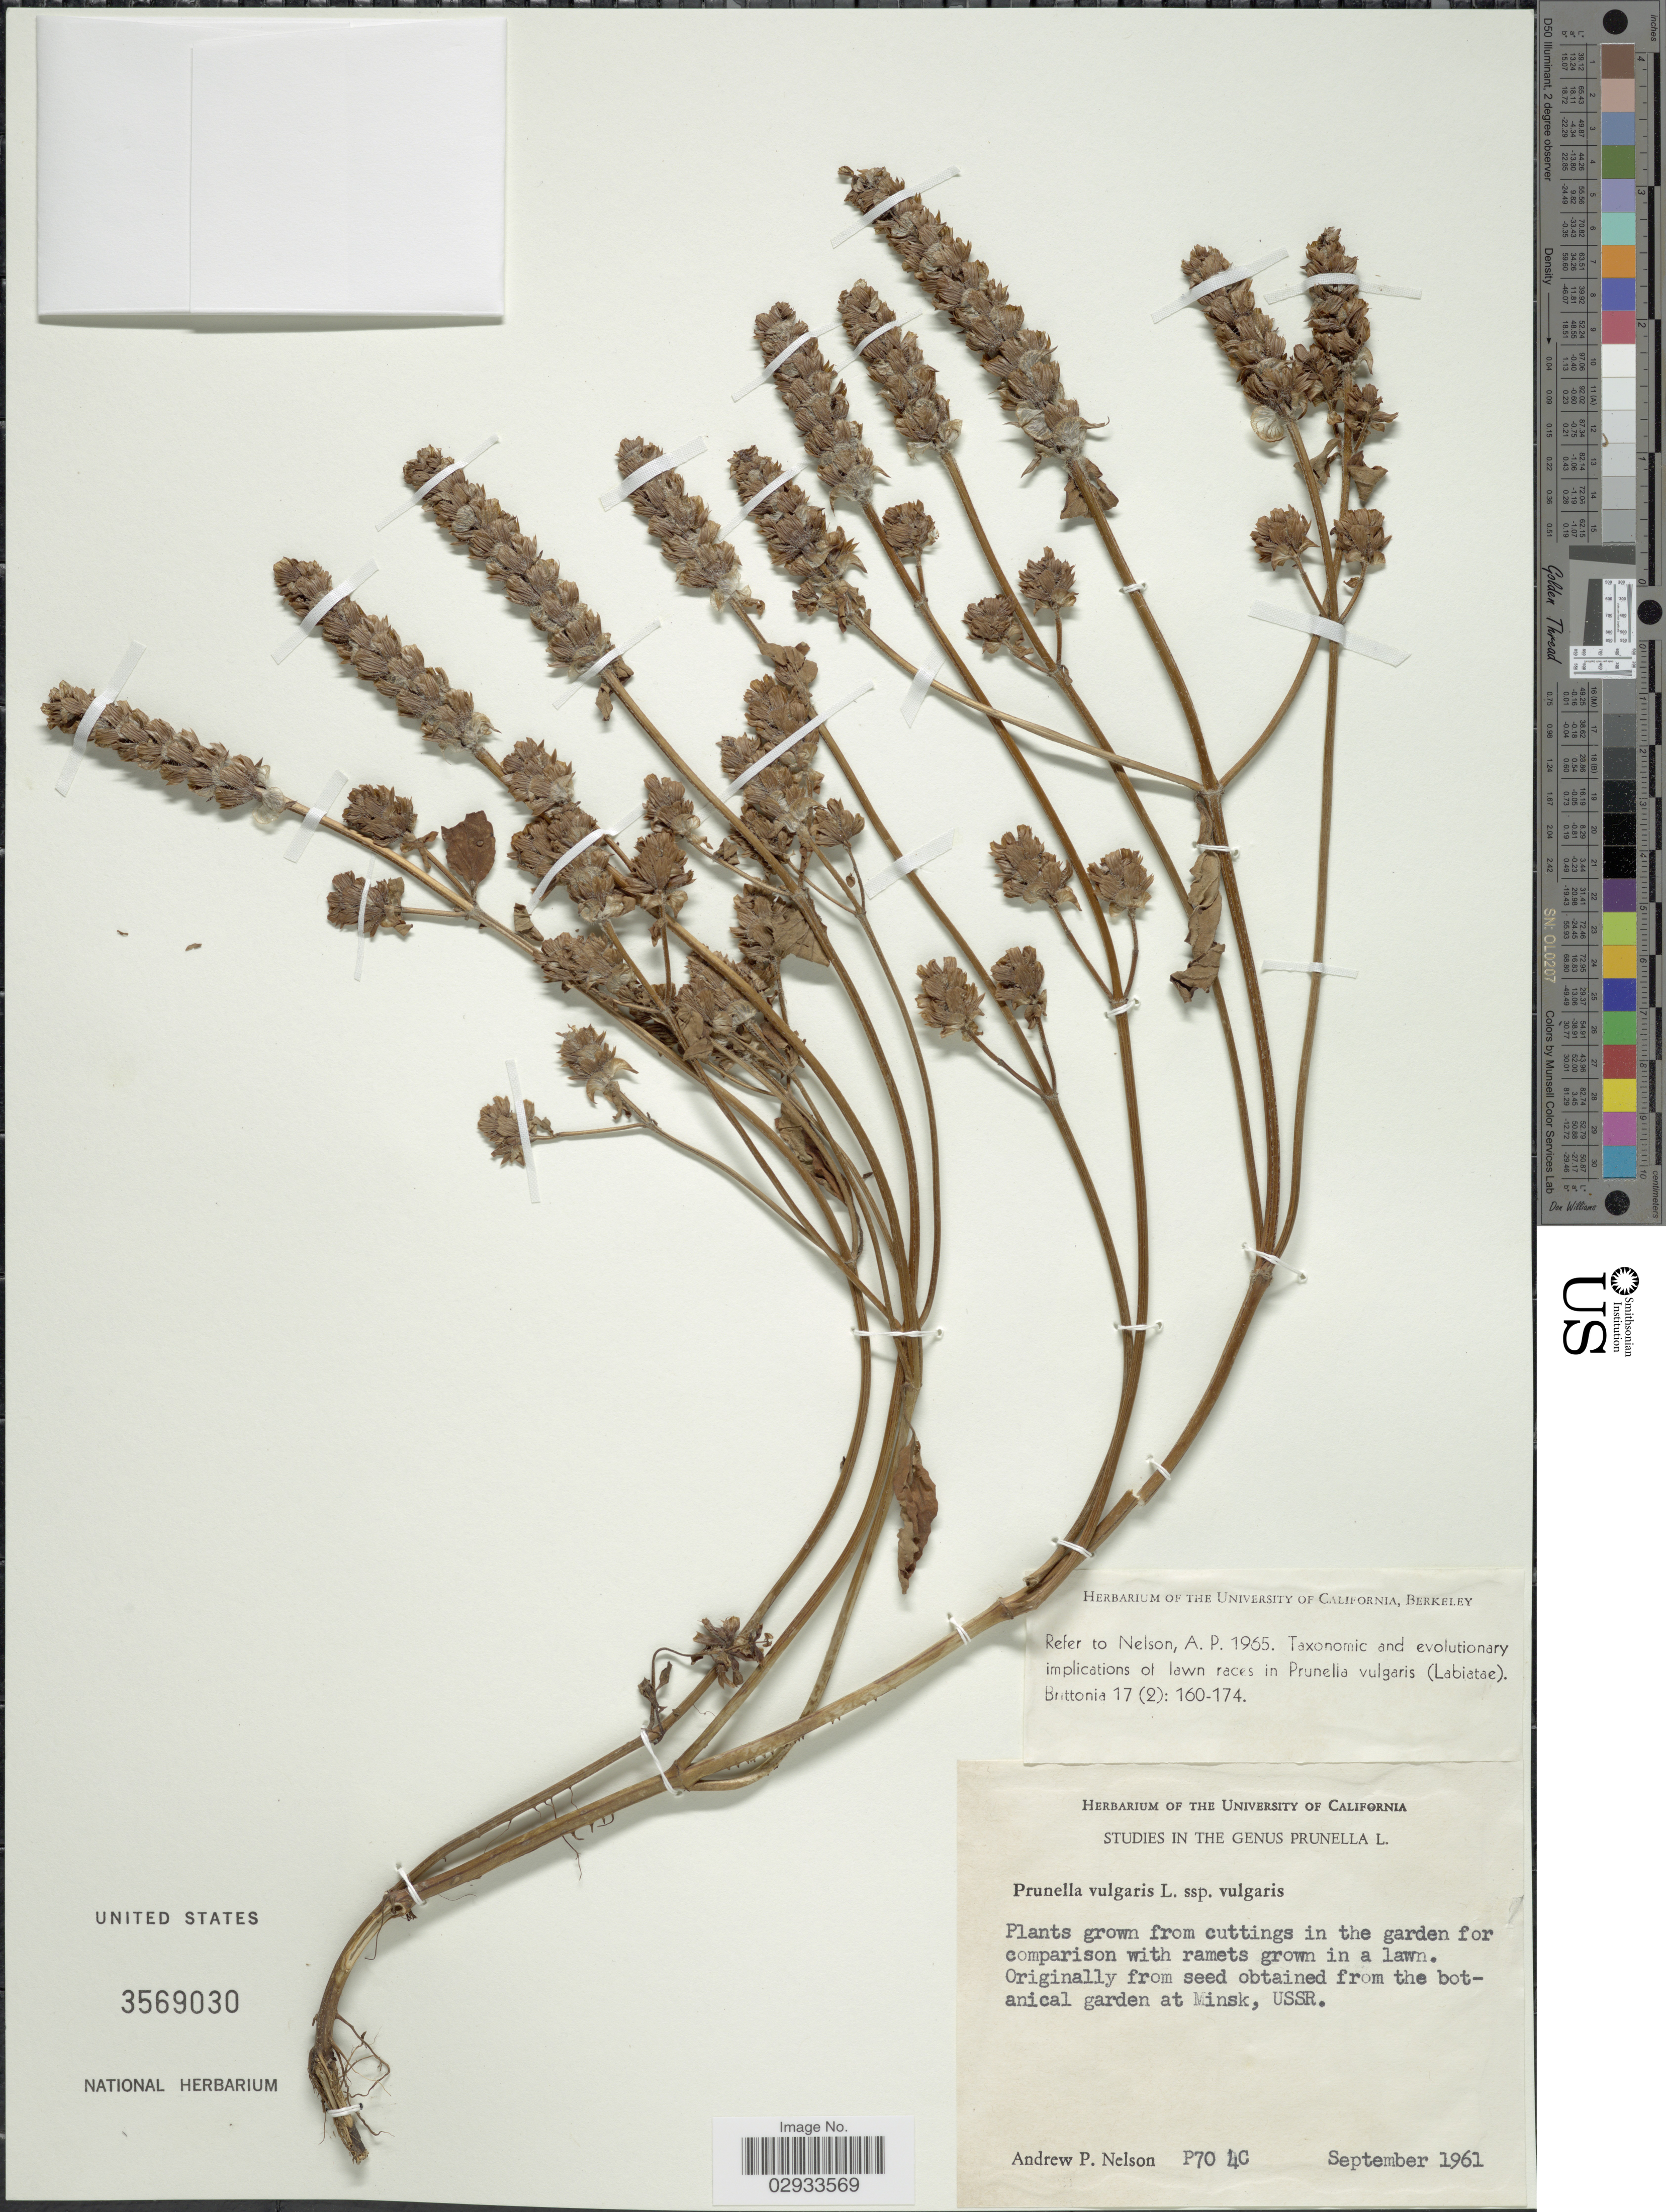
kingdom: Plantae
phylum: Tracheophyta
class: Magnoliopsida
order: Lamiales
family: Lamiaceae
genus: Prunella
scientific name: Prunella vulgaris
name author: L.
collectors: A. Nelson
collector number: P70 4C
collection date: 1961-09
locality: Lawn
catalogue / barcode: US 3569030